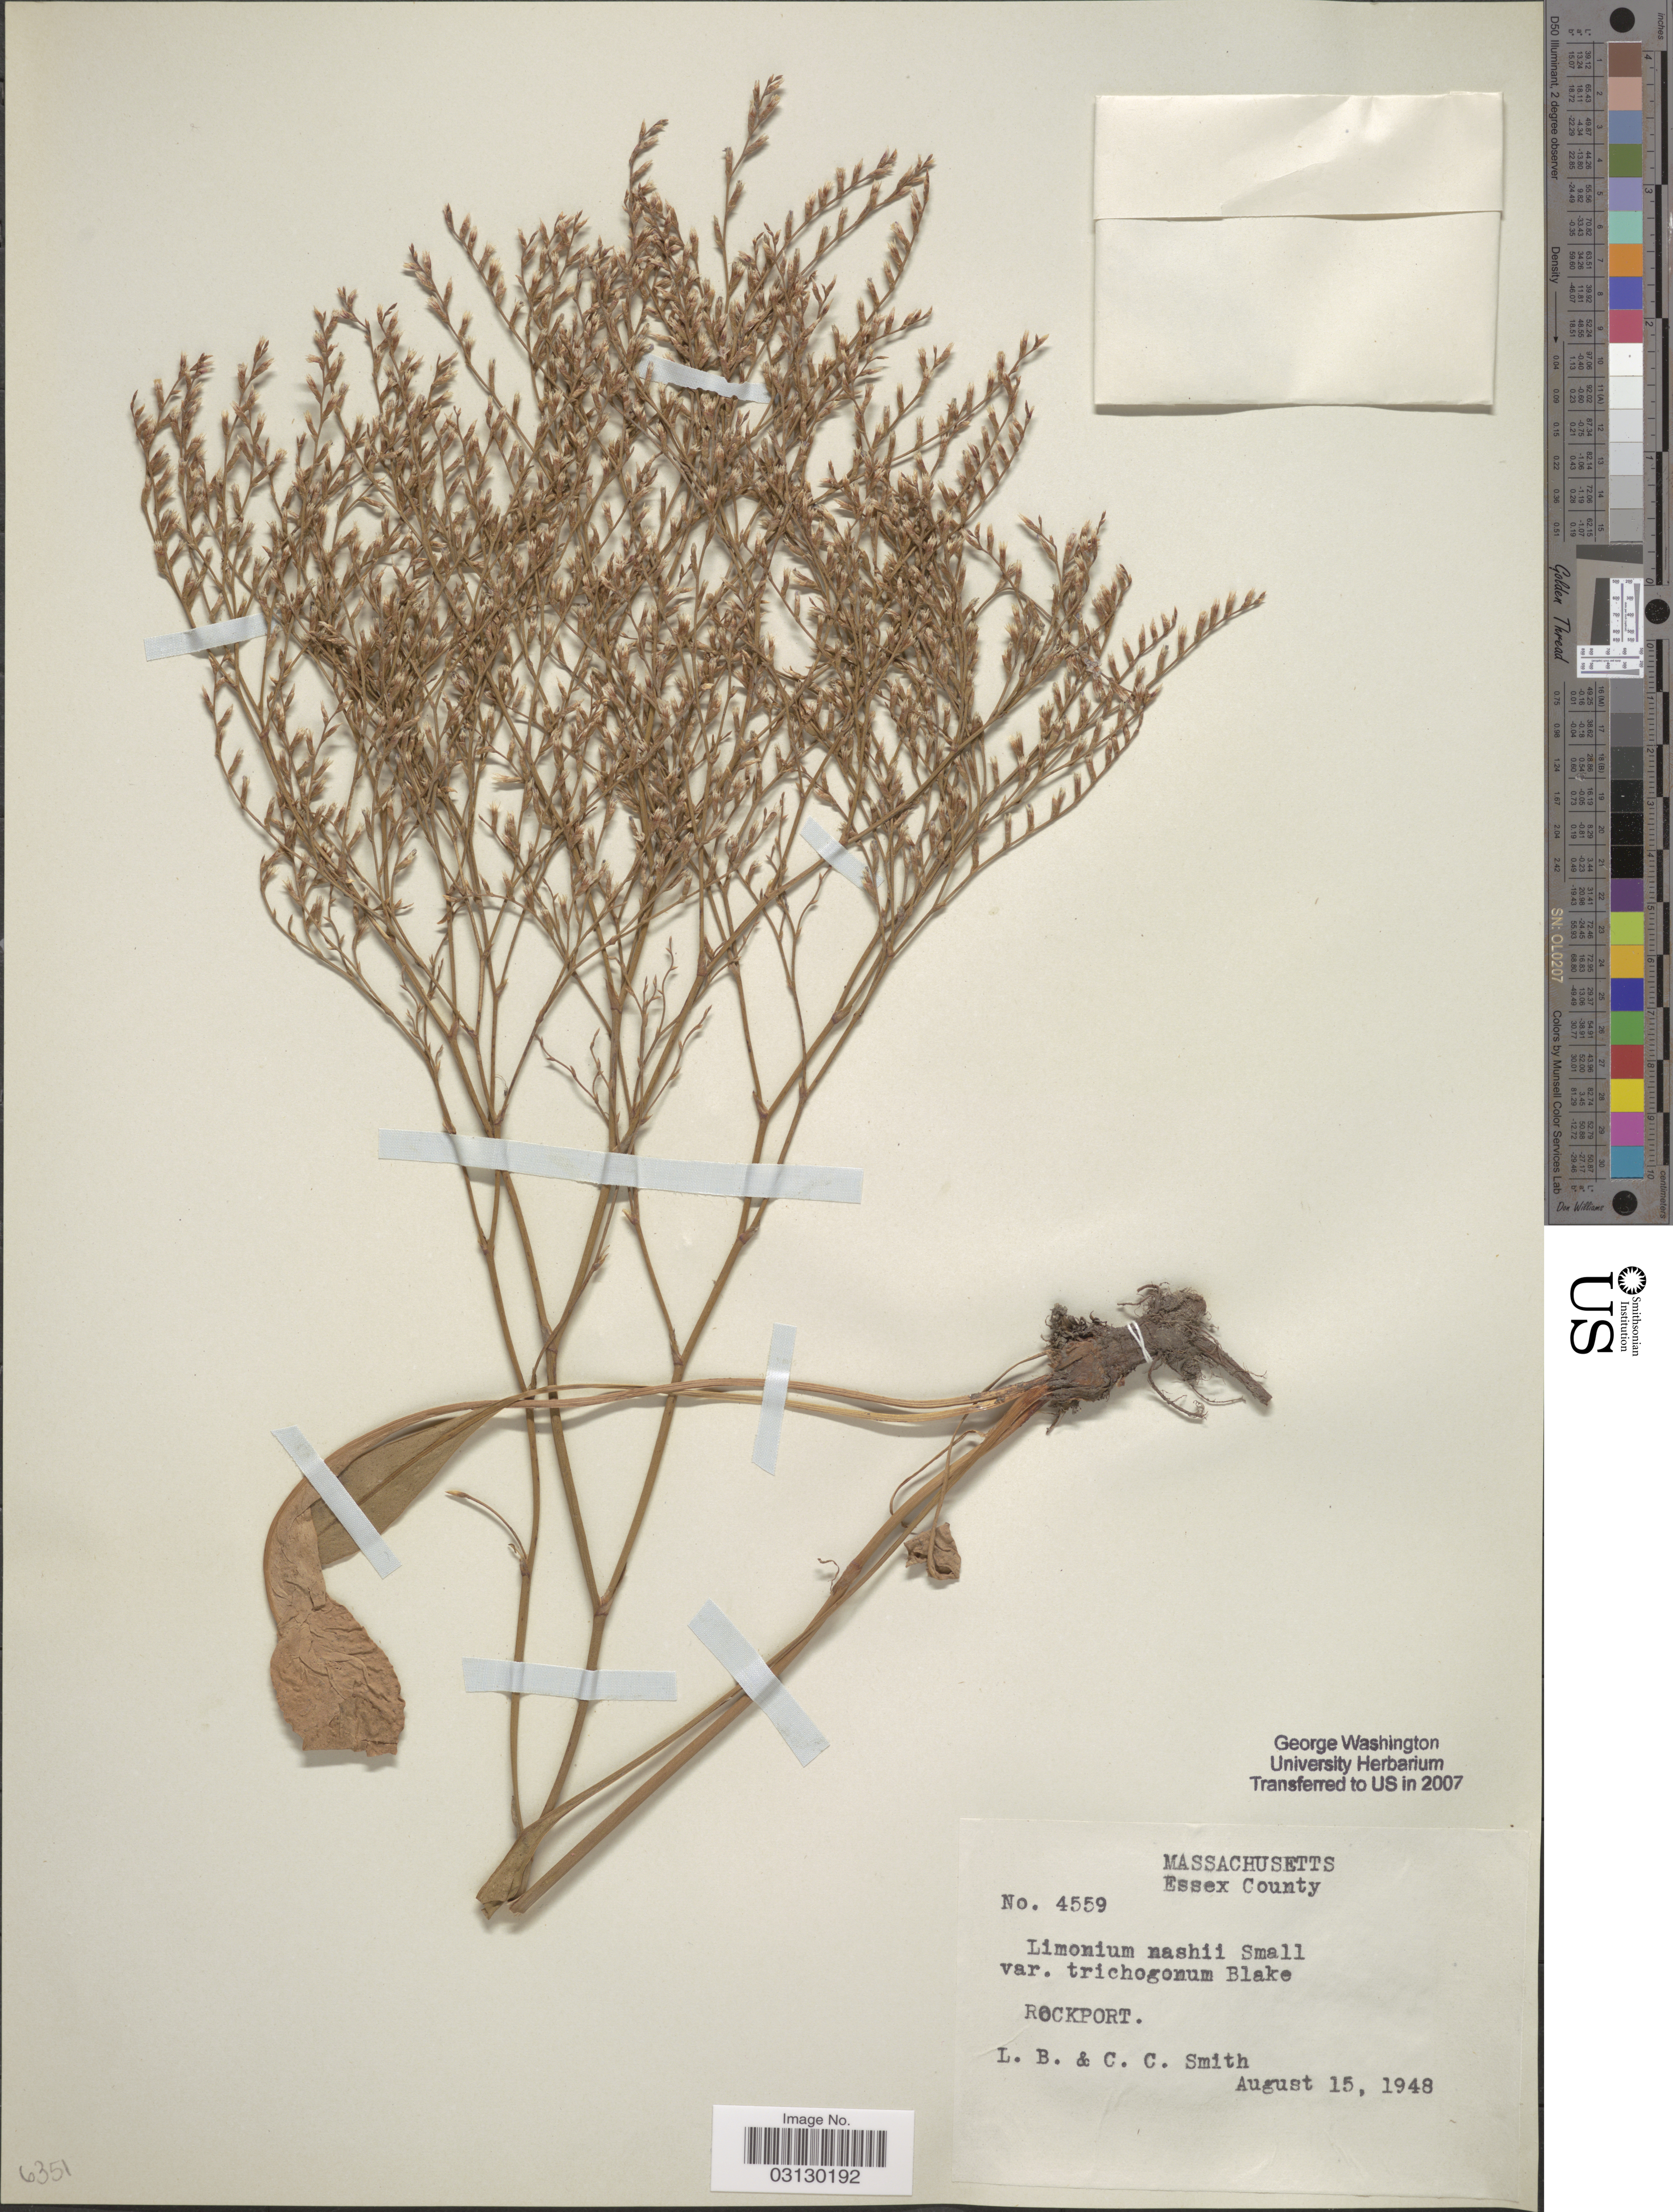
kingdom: Plantae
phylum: Tracheophyta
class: Magnoliopsida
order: Caryophyllales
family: Plumbaginaceae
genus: Limonium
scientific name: Limonium carolinianum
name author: (Walter) Britton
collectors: L. Smith & C. C. Smith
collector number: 4559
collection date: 1948-08-15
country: United States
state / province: Massachusetts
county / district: Essex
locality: Rockport.